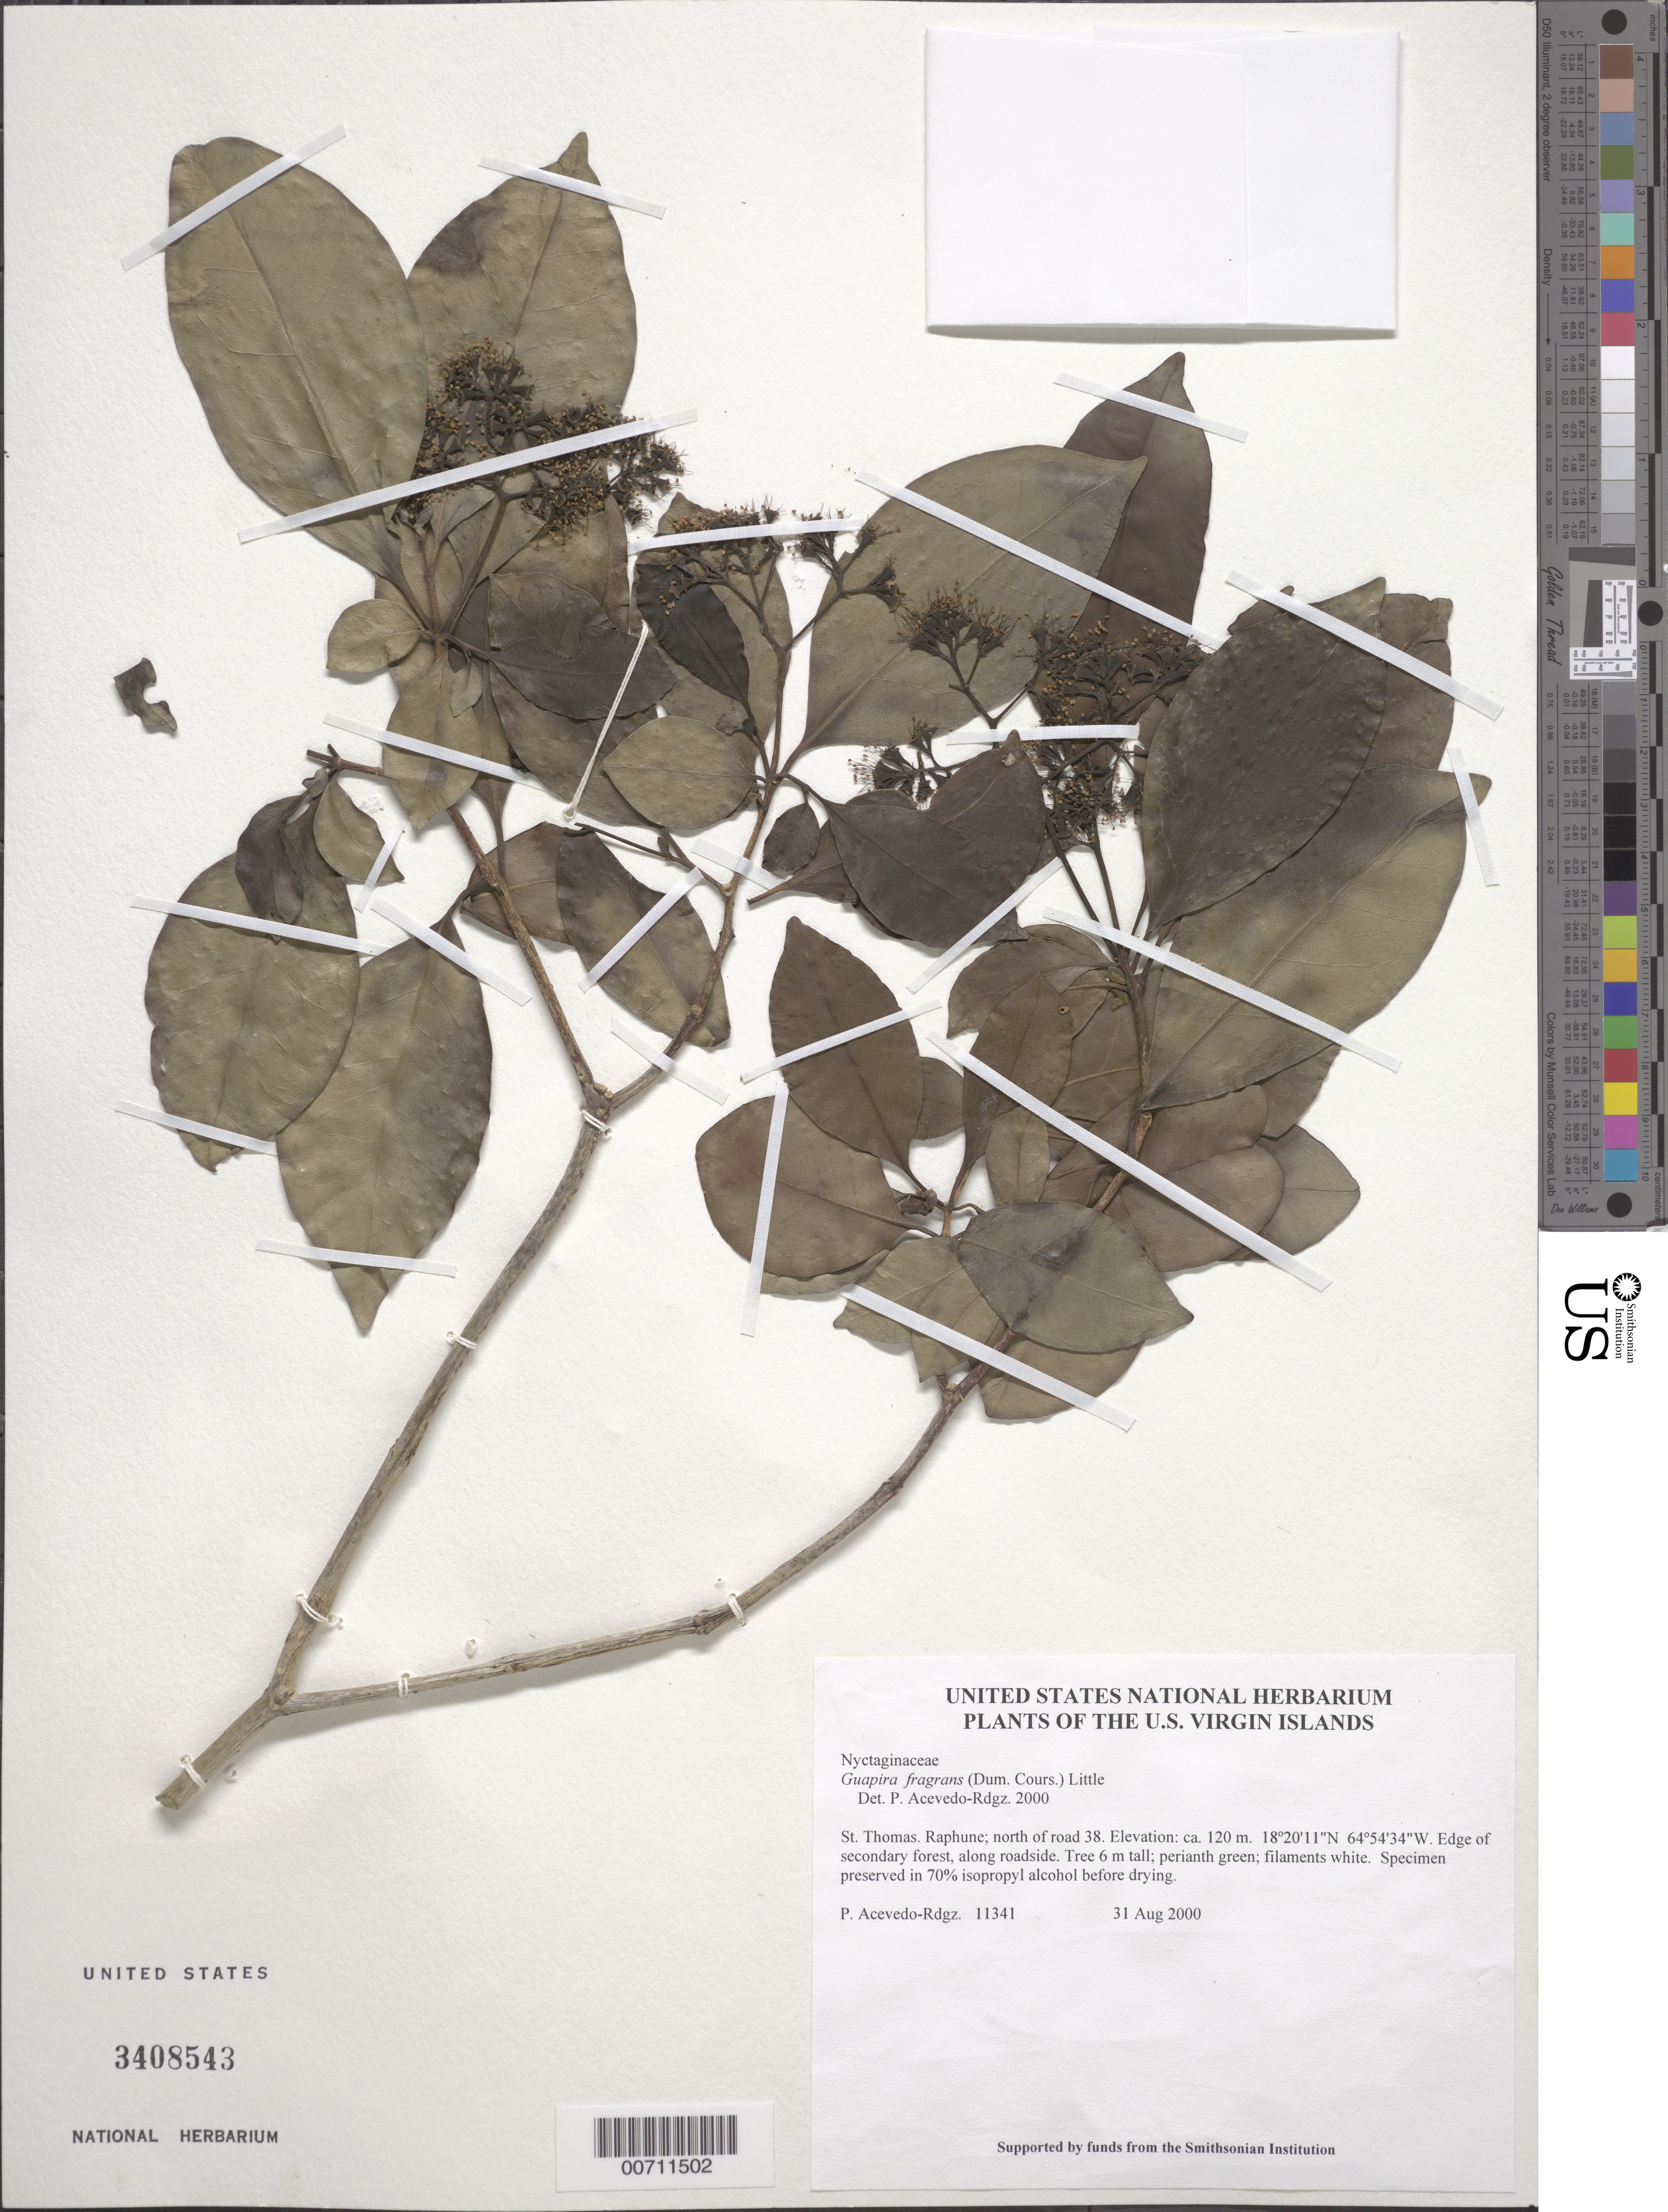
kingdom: Plantae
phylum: Tracheophyta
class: Magnoliopsida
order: Caryophyllales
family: Nyctaginaceae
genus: Guapira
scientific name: Guapira fragrans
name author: (Dum. Cours.) Little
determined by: Acevedo-Rodríguez, P., (BOT), Smithsonian Institution - National Museum of Natural History (UNITED STATES)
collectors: P. Acevedo-Rodr.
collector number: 11341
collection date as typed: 31 Aug 2000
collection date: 2000-08-31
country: U.S. Virgin Islands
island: St. Thomas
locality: Raphune; north of road 38.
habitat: Edge of secondary forest, along roadside.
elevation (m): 120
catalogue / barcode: US 3408543